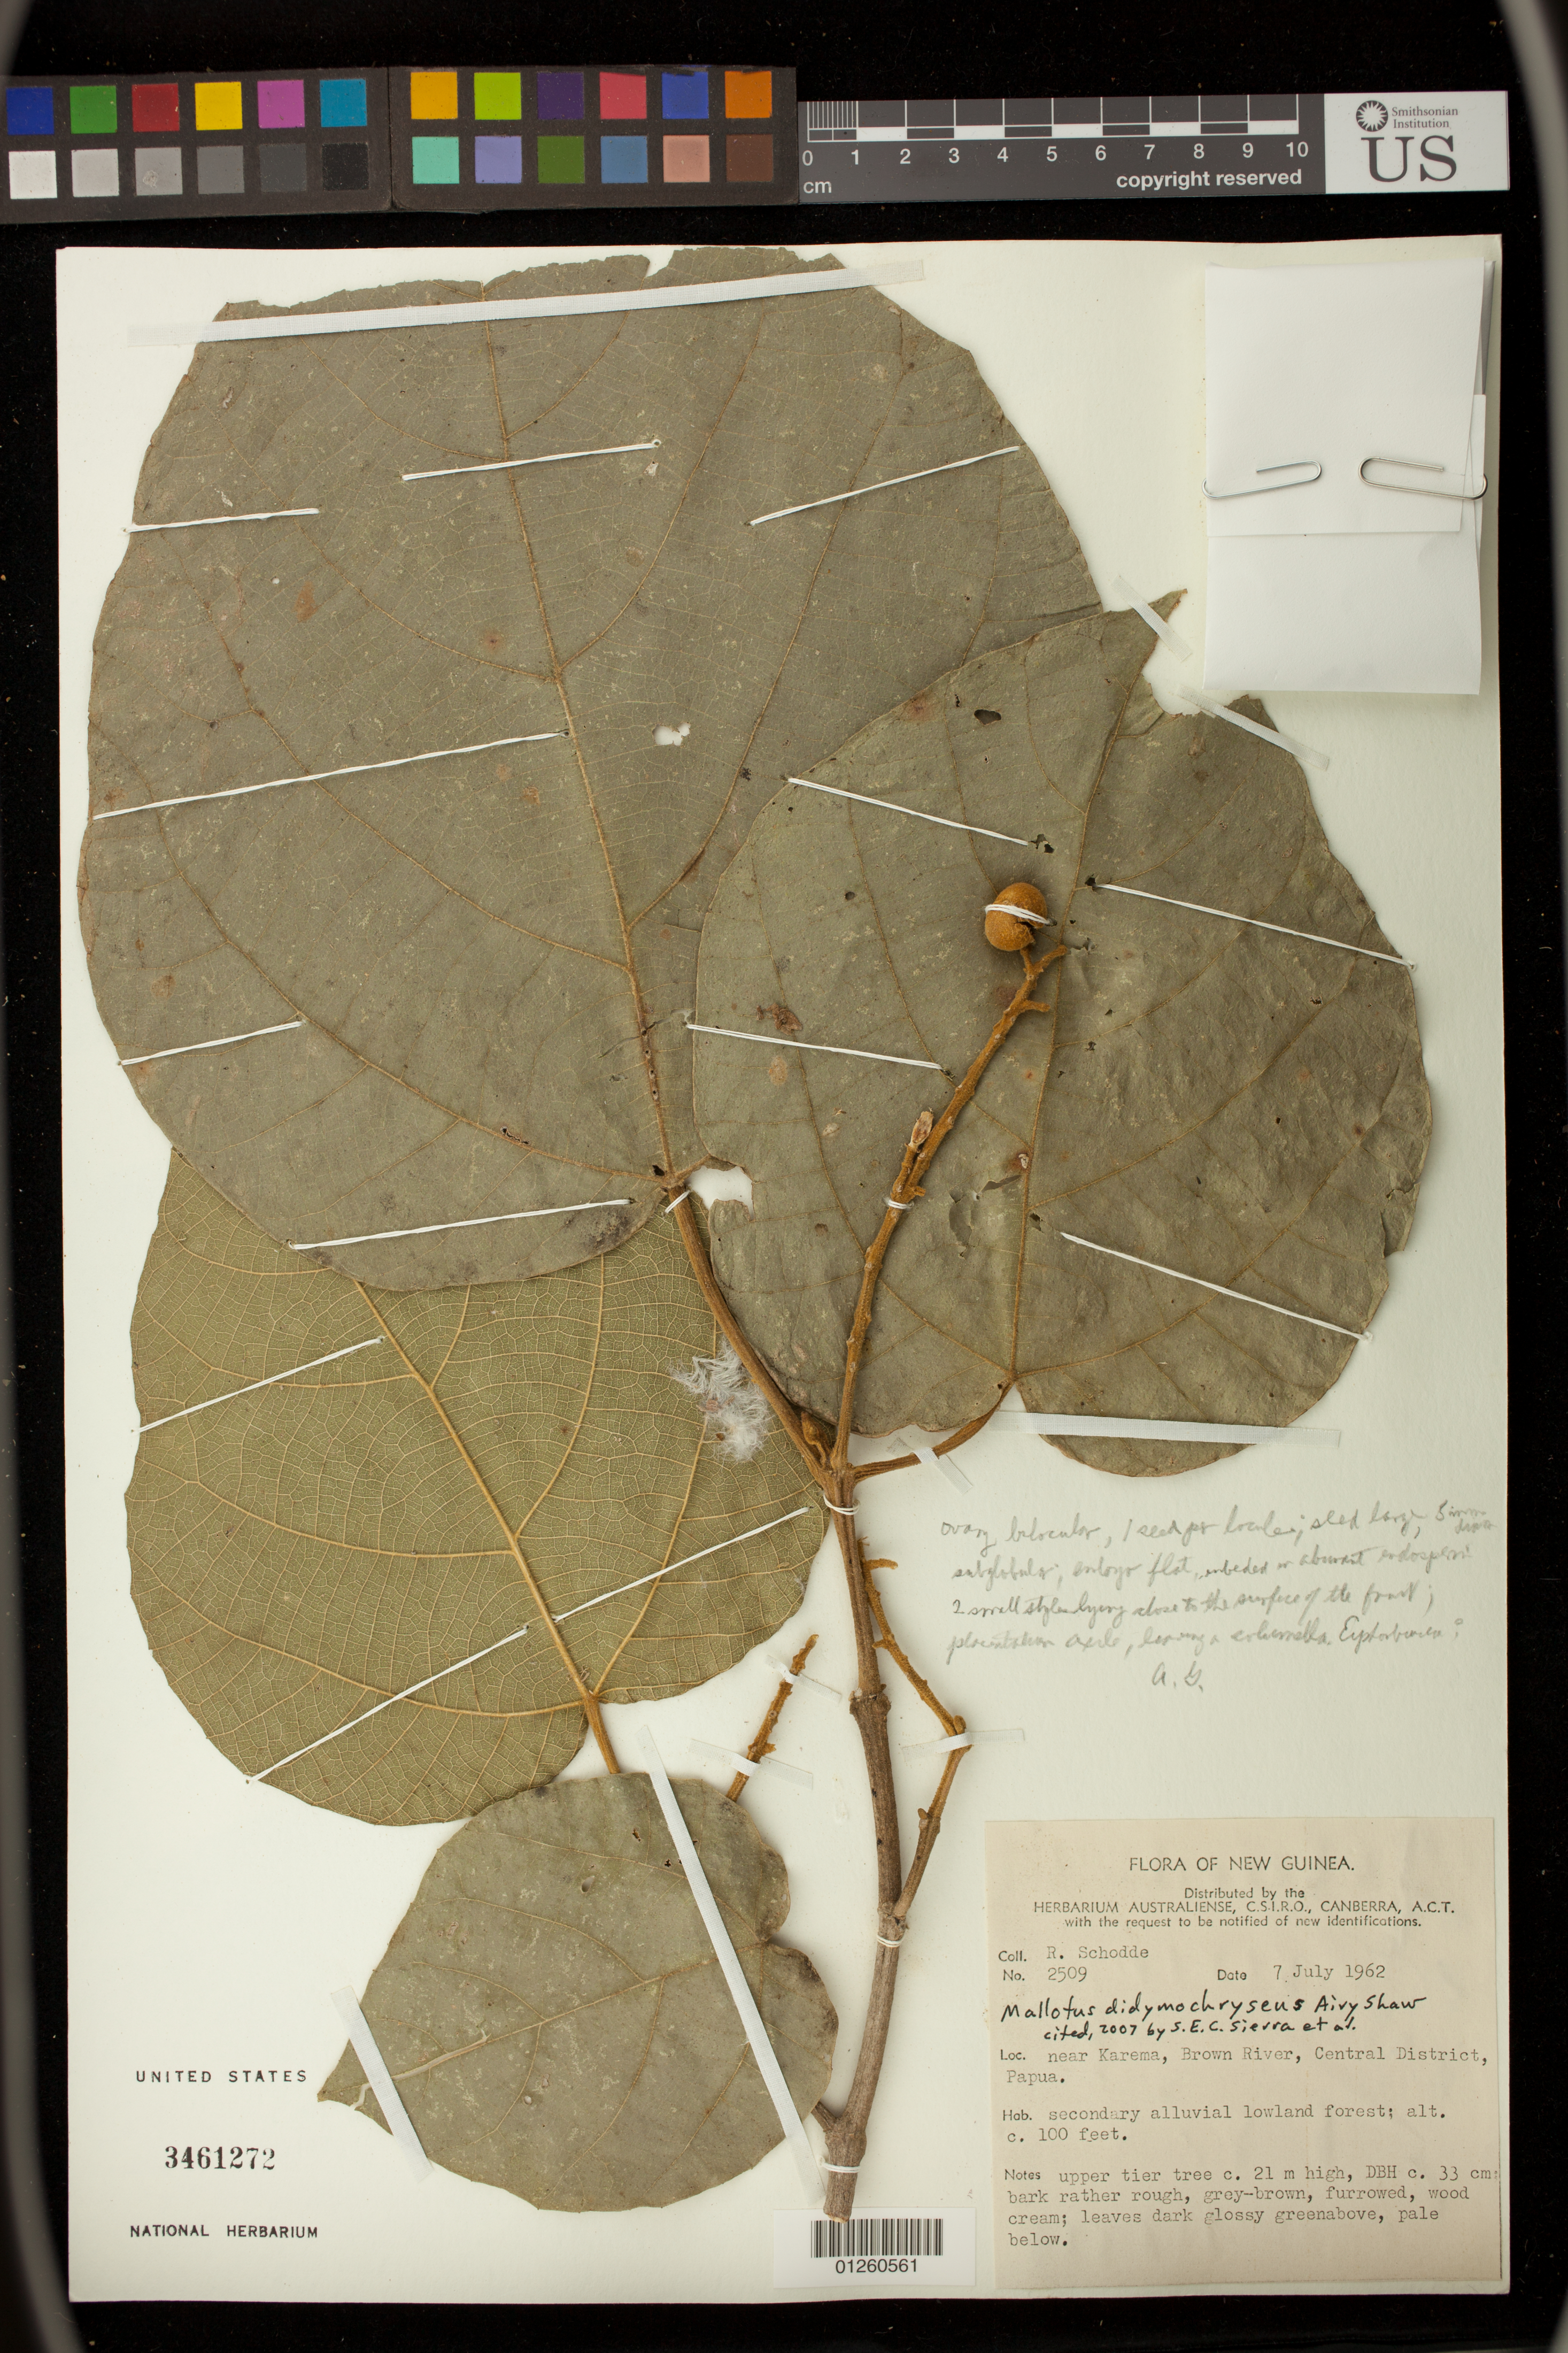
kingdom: Plantae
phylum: Tracheophyta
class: Magnoliopsida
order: Malpighiales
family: Euphorbiaceae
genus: Mallotus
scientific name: Mallotus caudatus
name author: Merr.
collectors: L. A. Craven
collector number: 2509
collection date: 1962-07-07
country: Papua New Guinea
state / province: Central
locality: near Karema, Brown River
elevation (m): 30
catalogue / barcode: US 3461272